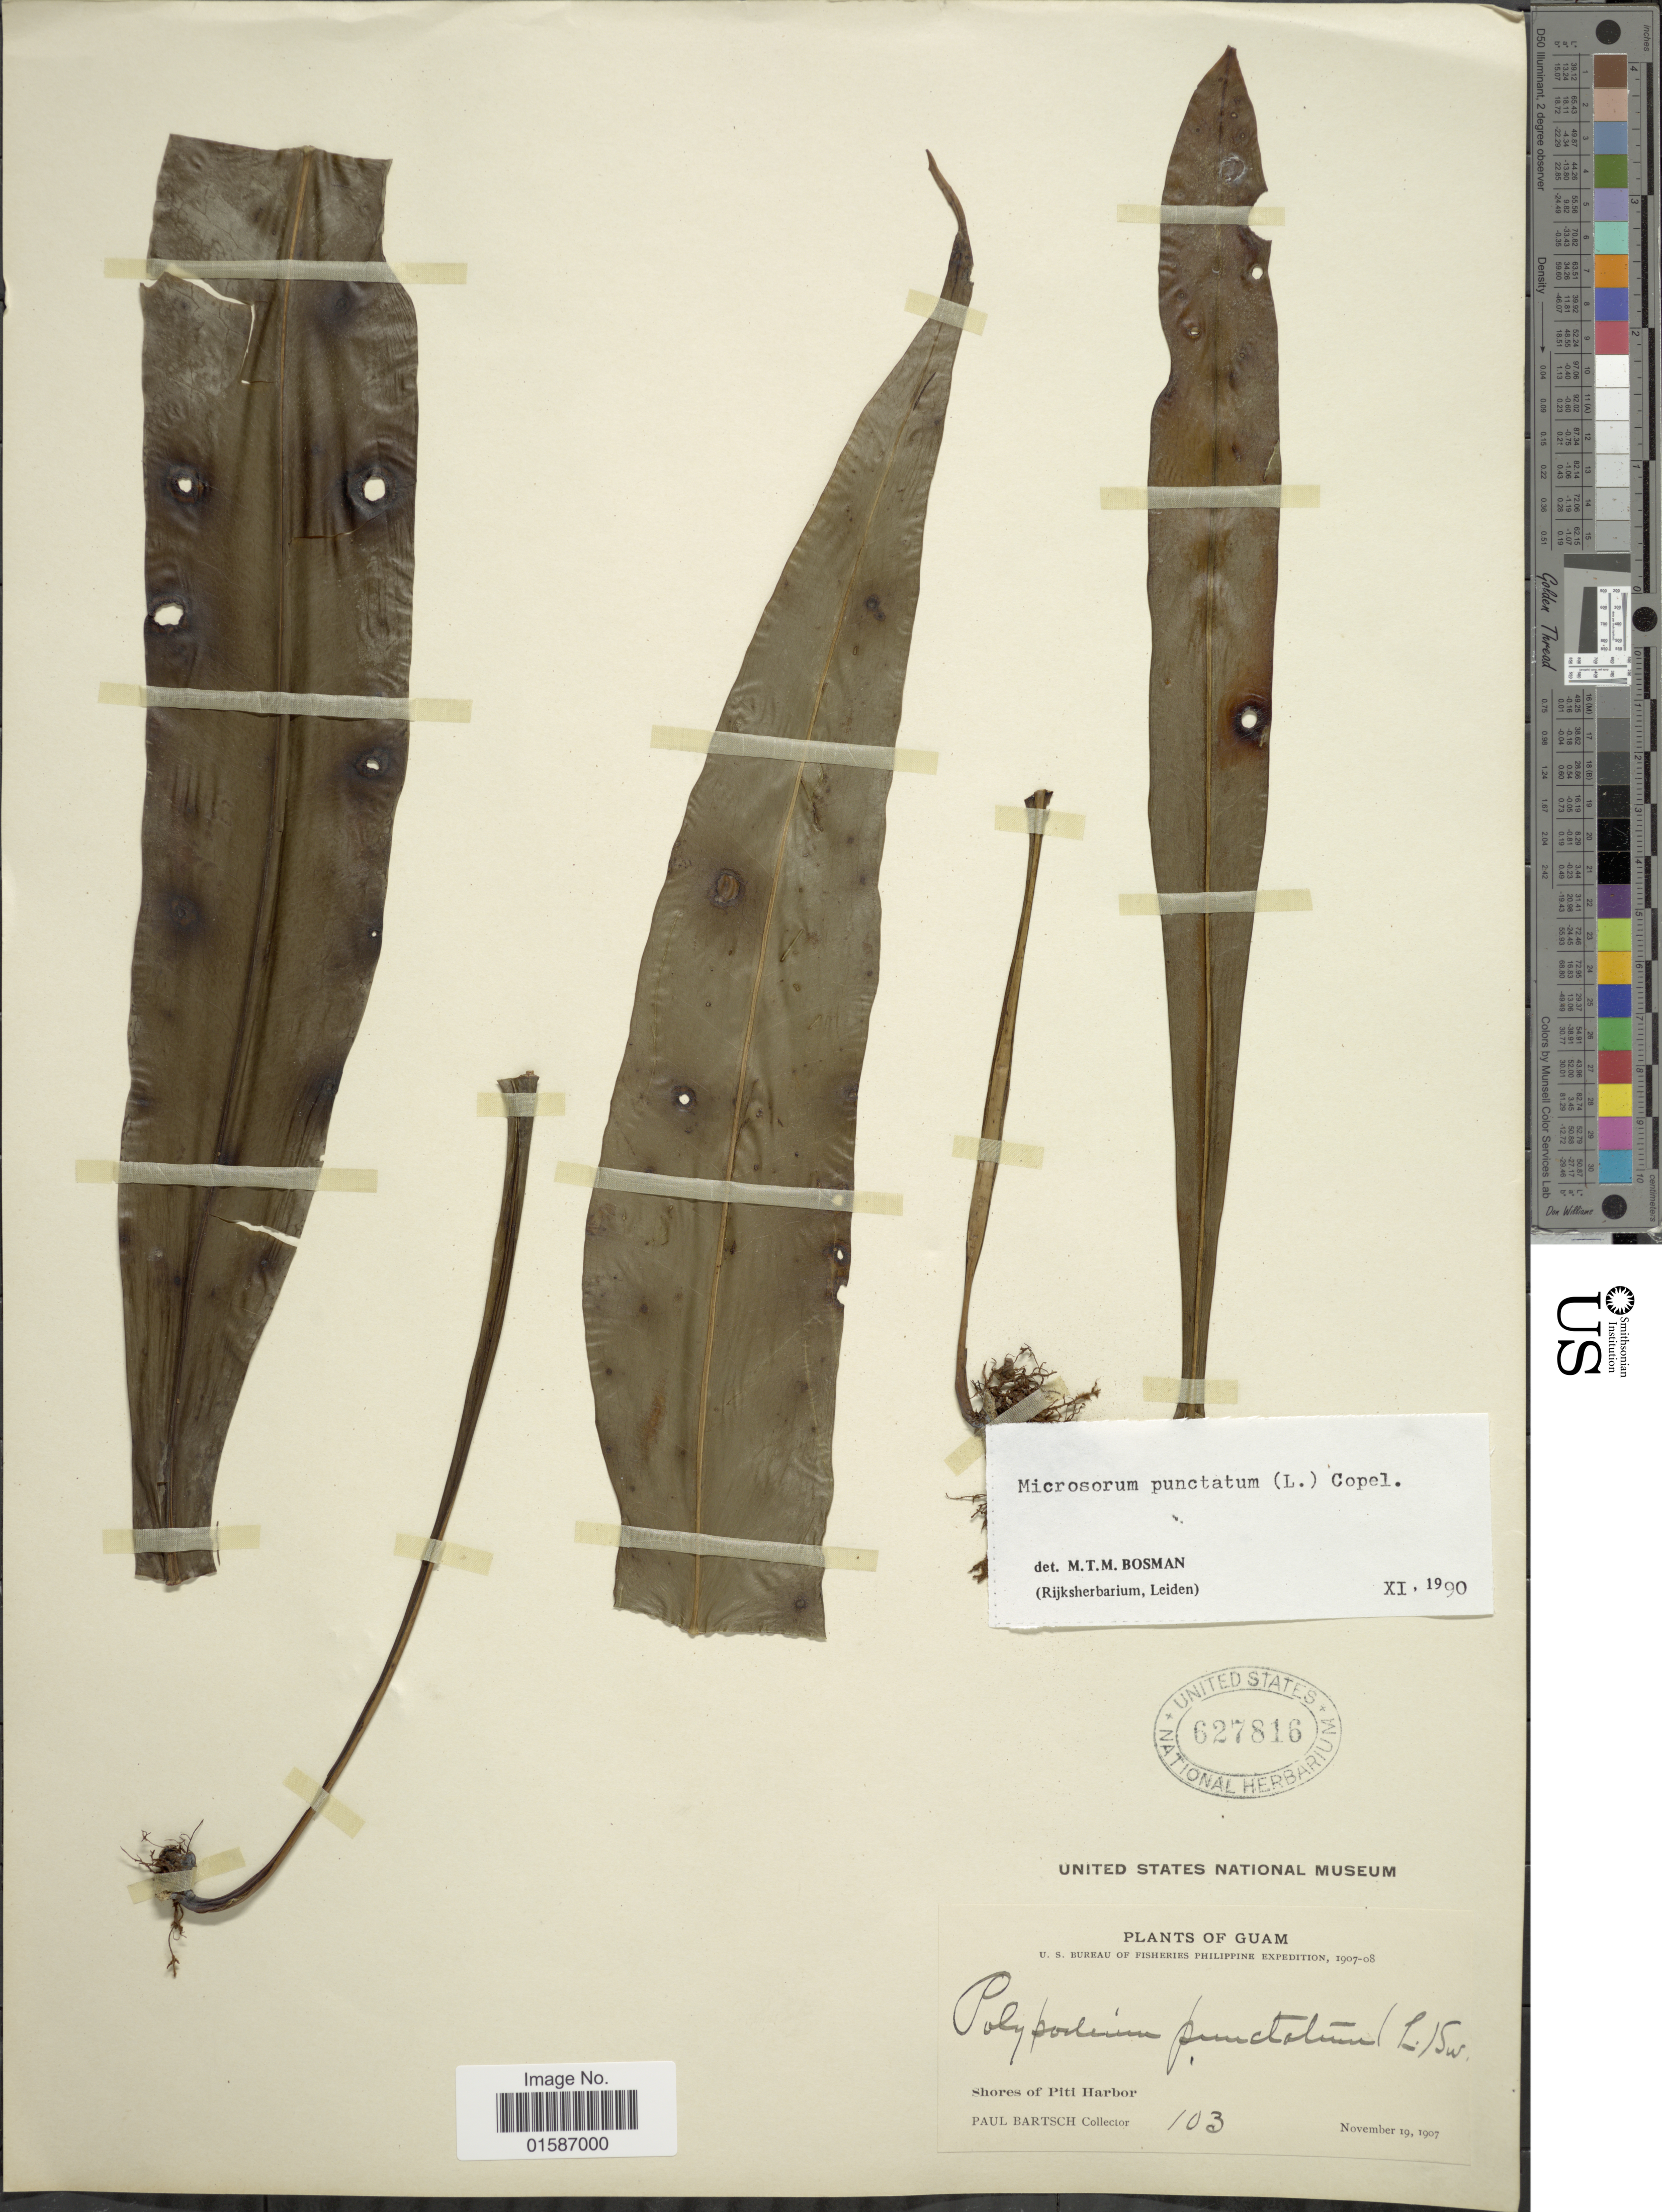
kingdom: Plantae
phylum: Tracheophyta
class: Polypodiopsida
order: Polypodiales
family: Polypodiaceae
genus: Microsorum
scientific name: Microsorum punctatum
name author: (L.) Copel.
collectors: P. Bartsch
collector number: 103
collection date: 1907-11-19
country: Guam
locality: Shores of Piti Harbor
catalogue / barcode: US 627816